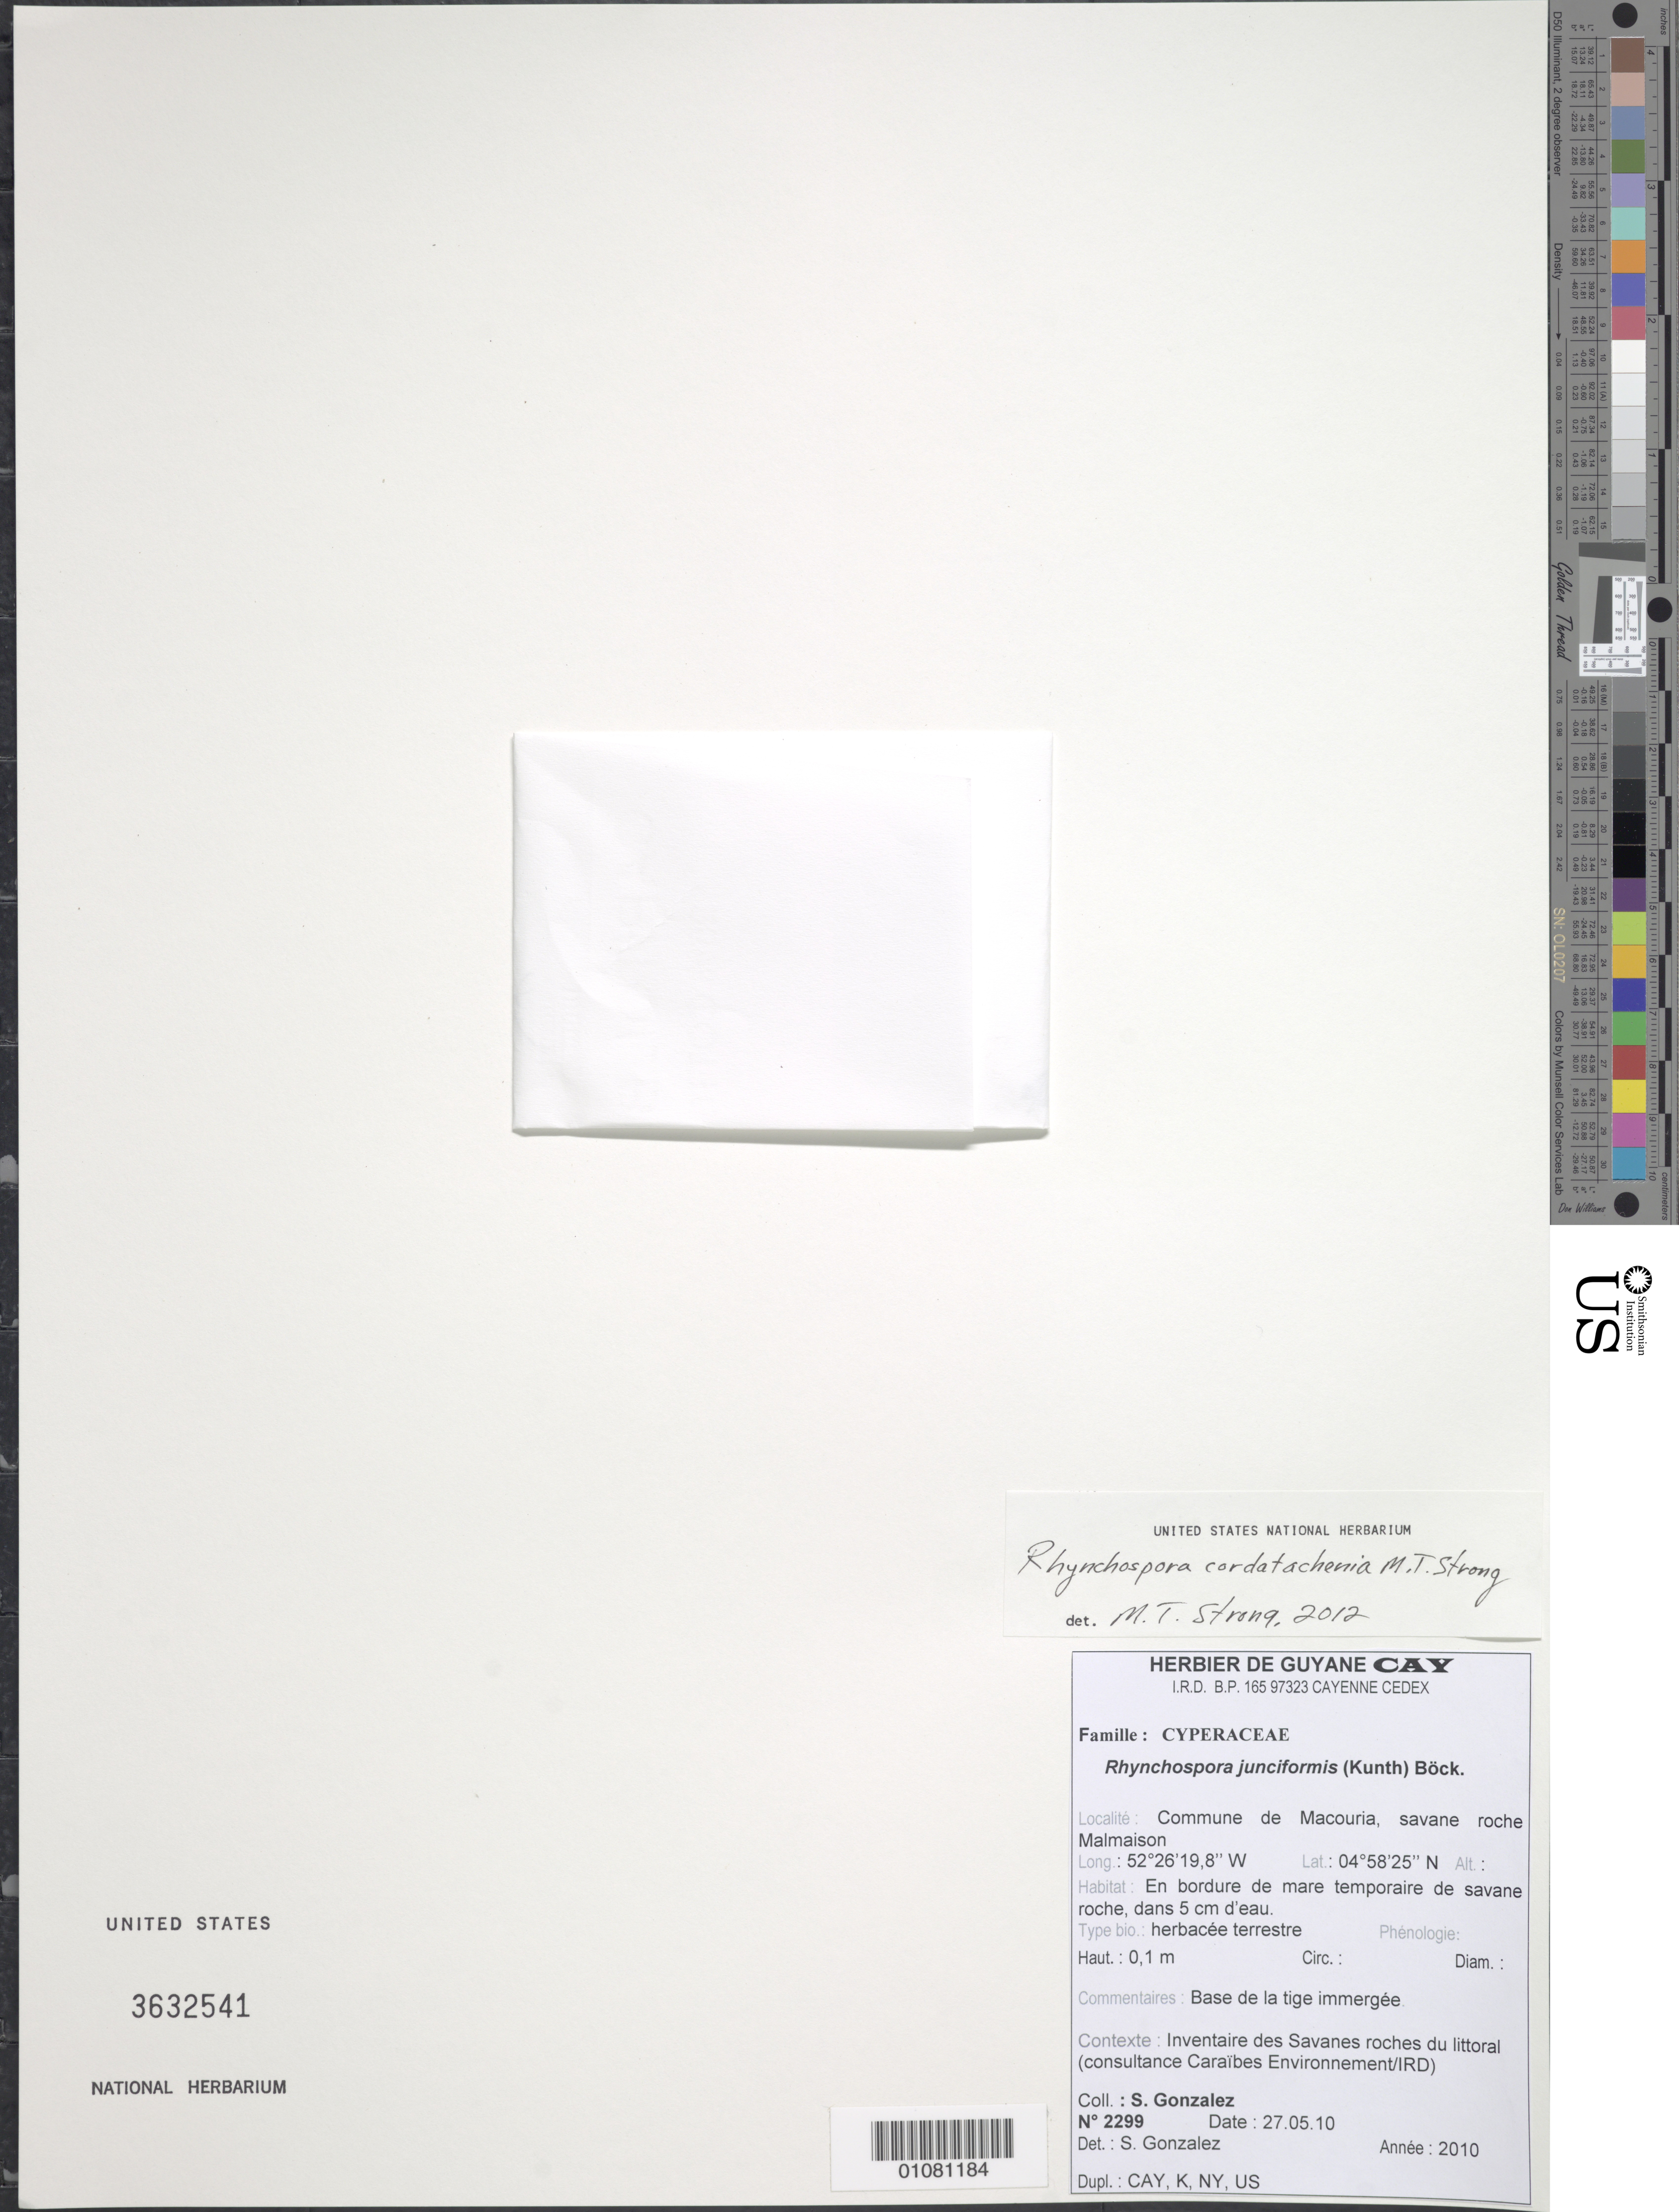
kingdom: Plantae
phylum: Tracheophyta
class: Liliopsida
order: Poales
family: Cyperaceae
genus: Rhynchospora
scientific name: Rhynchospora cordatachenia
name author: M.T. Strong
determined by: Strong, M. T., (US), Smithsonian Institution - National Museum of Natural History (UNITED STATES)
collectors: S. Gonzalez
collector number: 2299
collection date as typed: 29-Mar-10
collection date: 1910-03-29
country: French Guiana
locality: Commune de Macouria, savane roche Malmaison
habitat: Bordure de mare temporaire de savane roche, dans 5 cm d'eau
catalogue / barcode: US 3632541